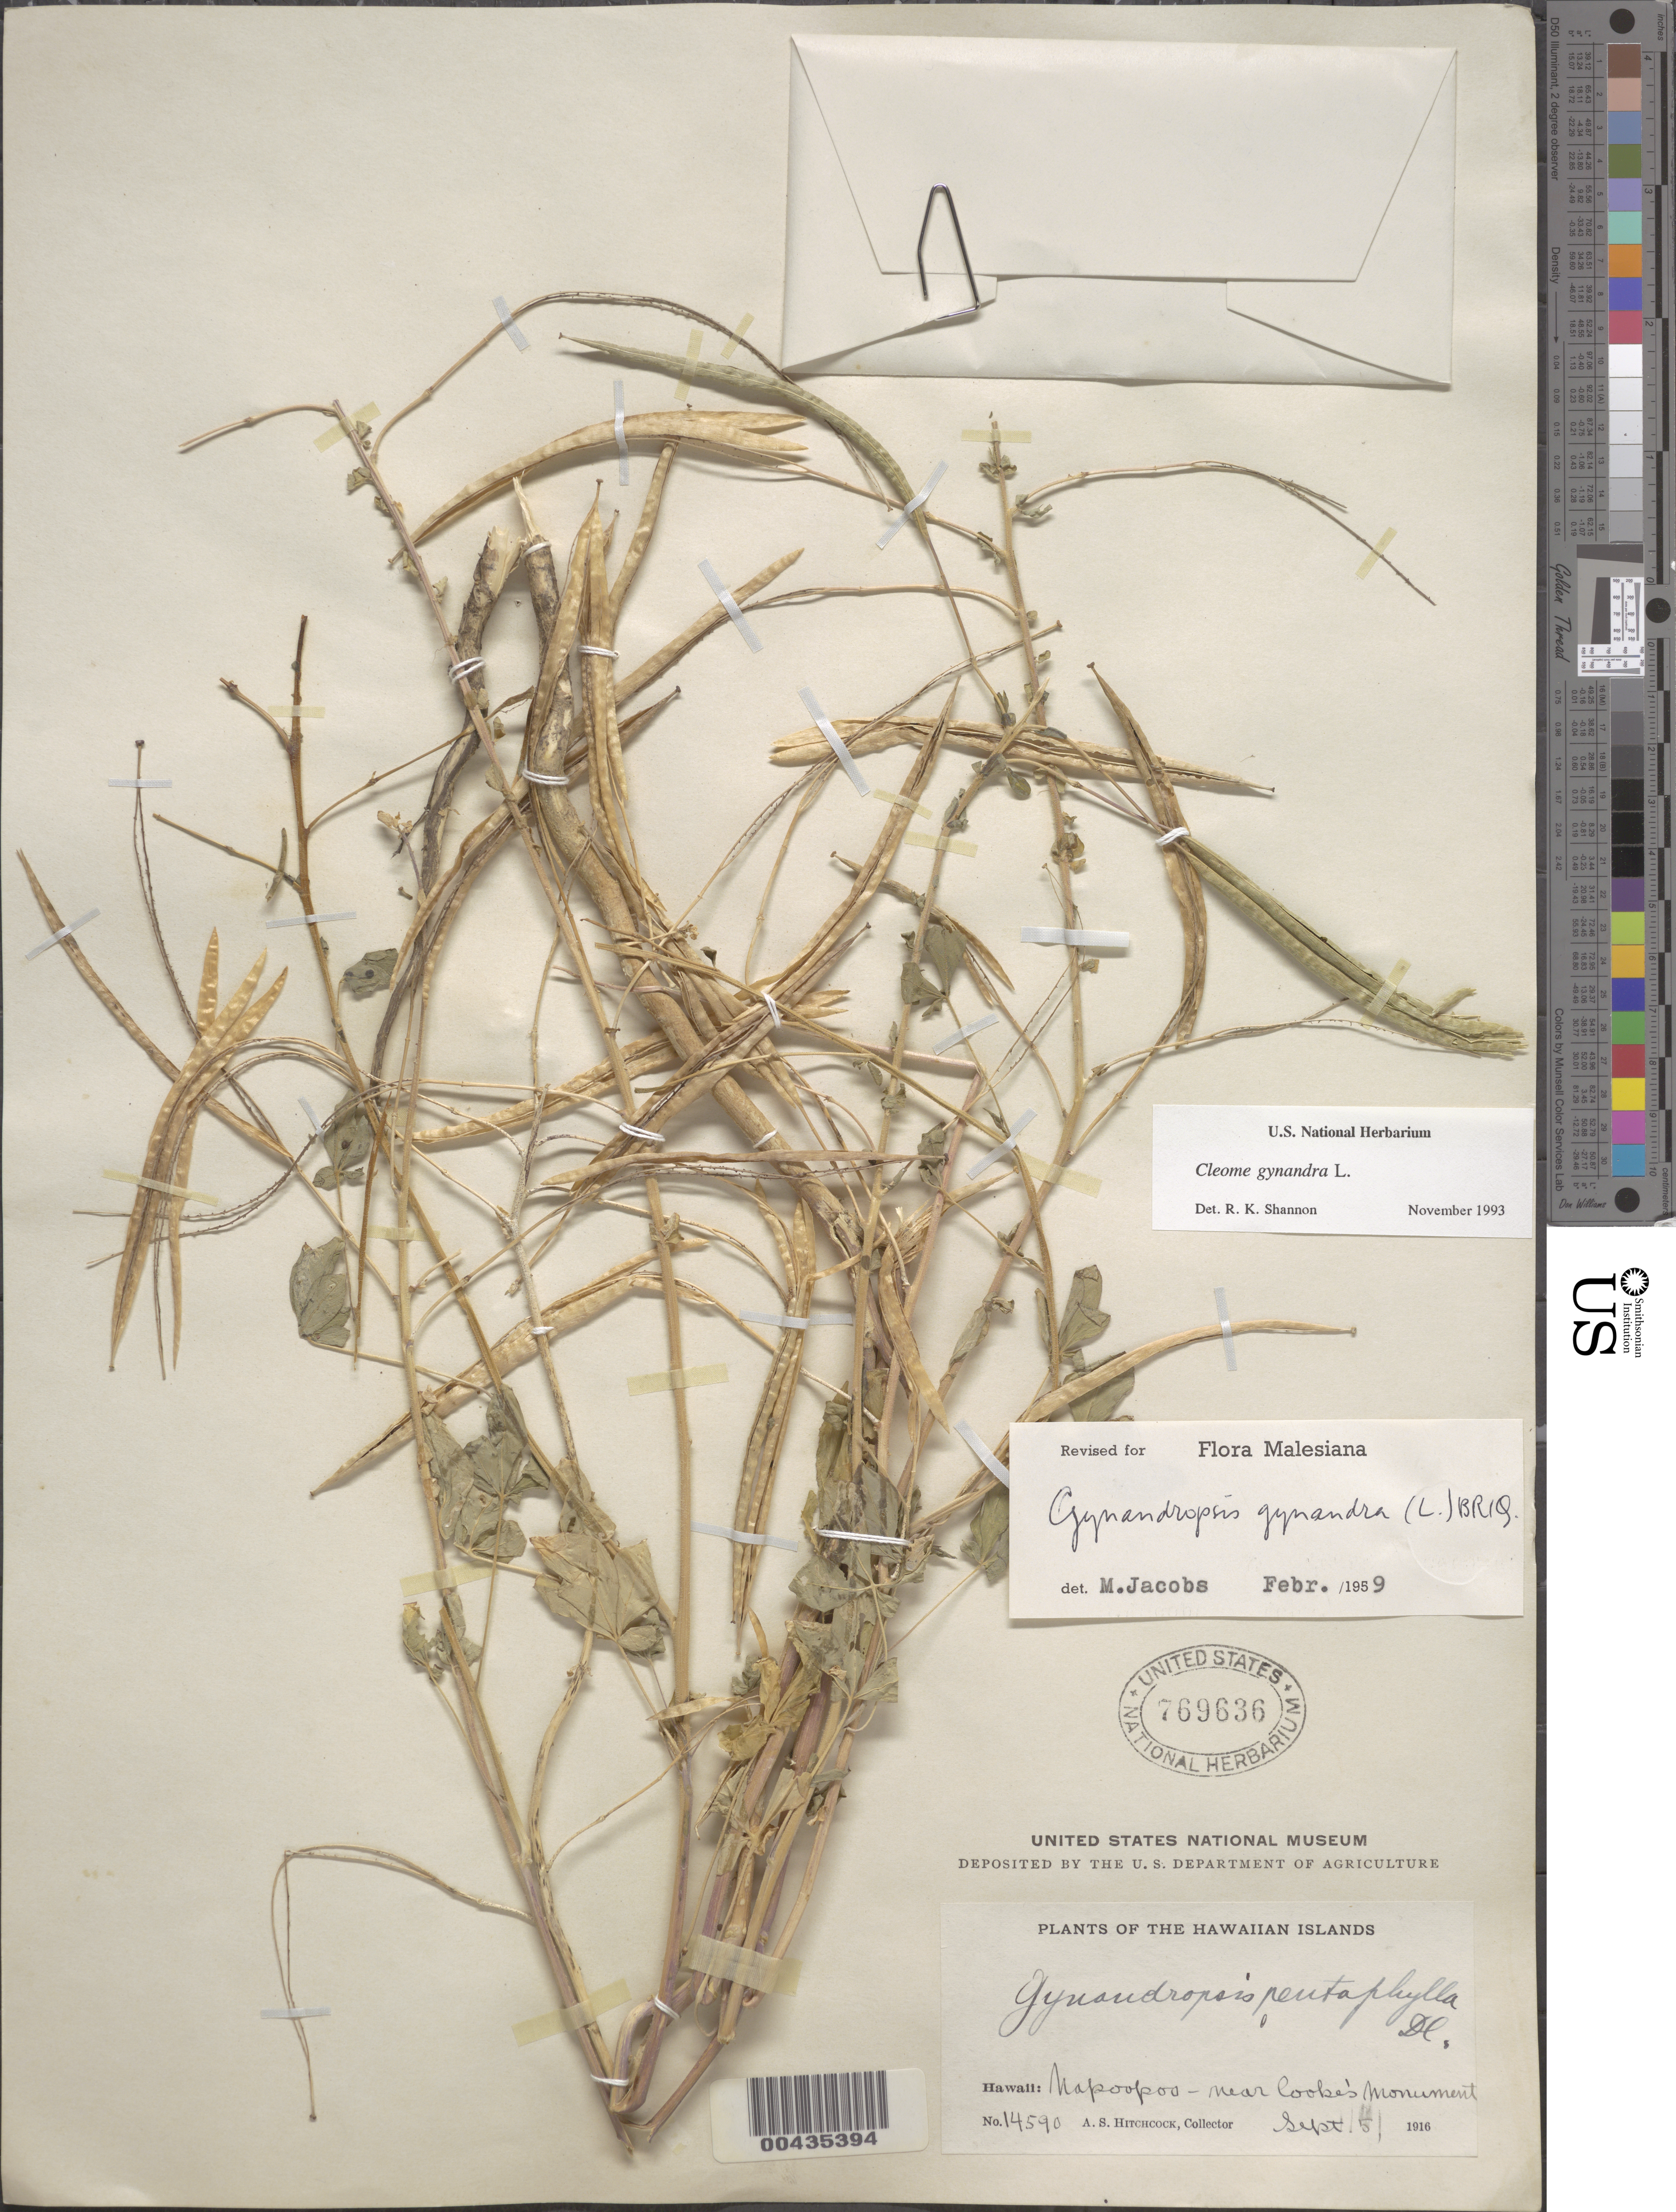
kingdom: Plantae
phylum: Tracheophyta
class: Magnoliopsida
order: Brassicales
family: Cleomaceae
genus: Gynandropsis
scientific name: Gynandropsis gynandra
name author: (L.) Briq.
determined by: Wagner, W. L., (BOT), Smithsonian Institution - National Museum of Natural History (UNITED STATES)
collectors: A. S. Hitchcock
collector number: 14590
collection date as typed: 5 Sep 1916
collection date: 1916-09-05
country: United States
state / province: Hawaii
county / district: Hawaii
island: Hawaii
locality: Napoopoo, near Cooke's Monument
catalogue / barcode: US 769636